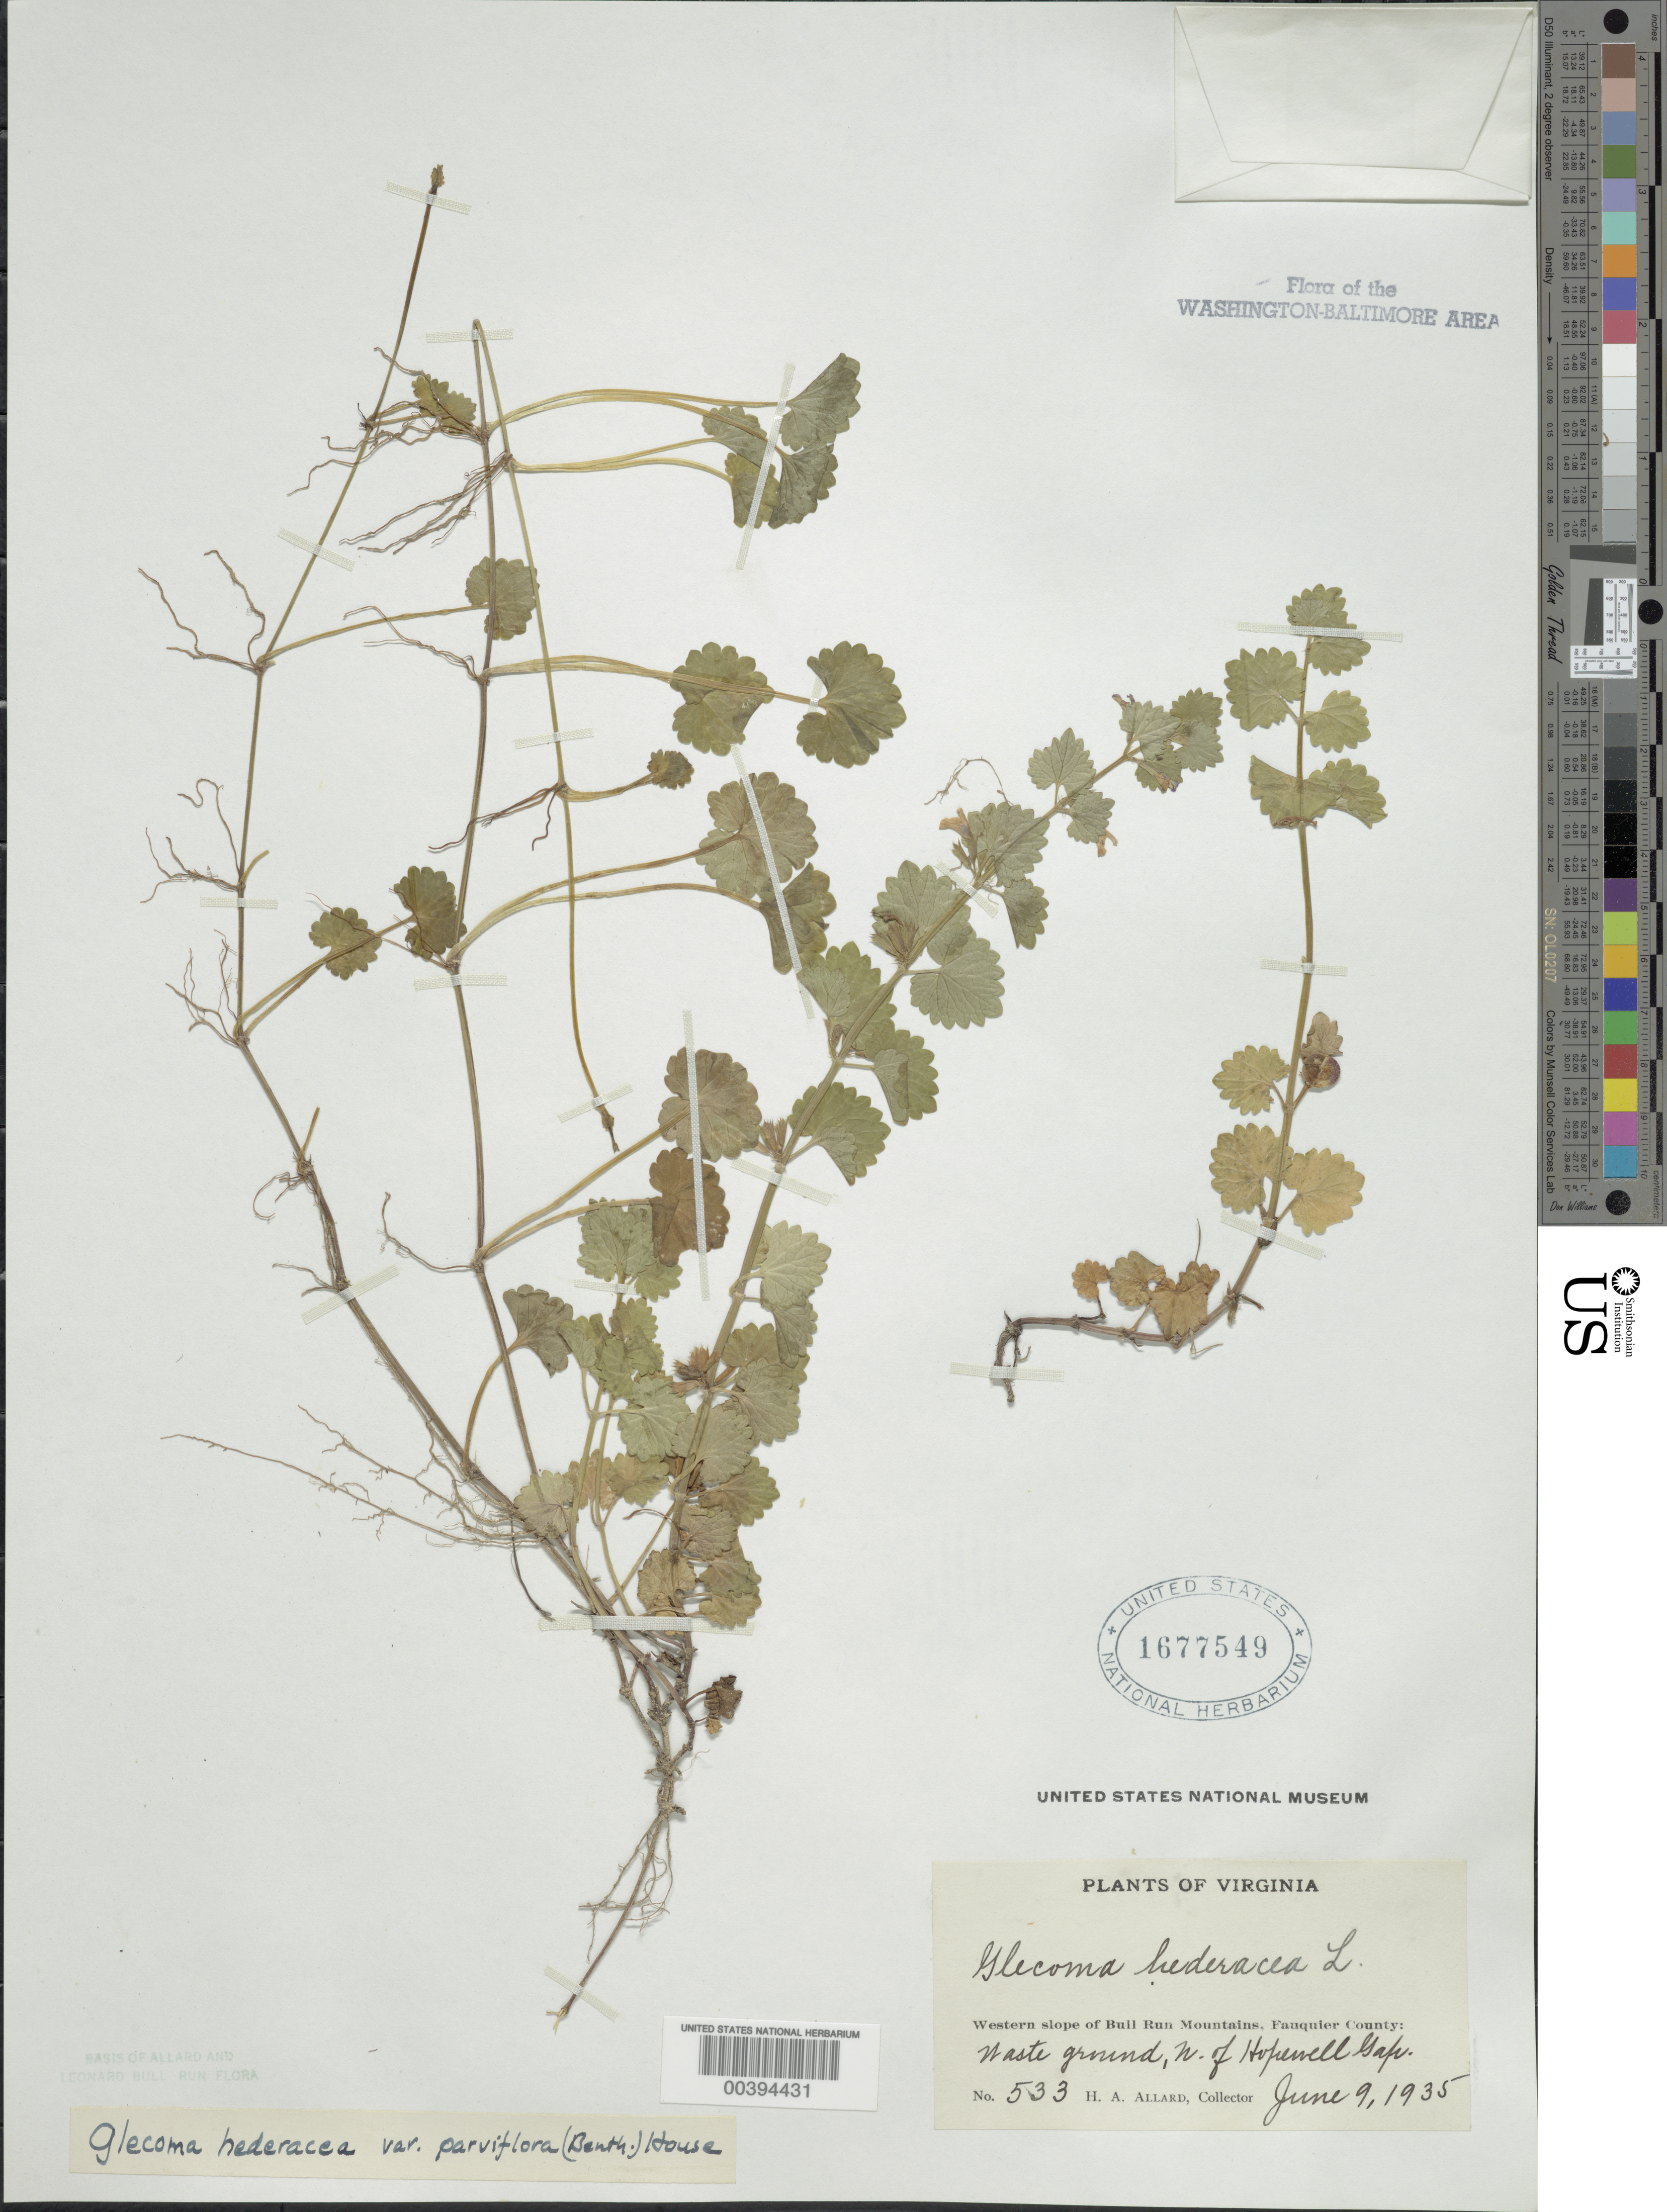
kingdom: Plantae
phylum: Tracheophyta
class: Magnoliopsida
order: Lamiales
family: Lamiaceae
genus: Glechoma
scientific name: Glechoma hederacea var. micrantha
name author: Moric.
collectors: H. A. Allard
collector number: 533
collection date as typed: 09 Jun 1935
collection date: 1935-06-09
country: United States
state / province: Virginia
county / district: Fauquier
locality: North of Hopewell Gap, western slope of Bull Run Mts.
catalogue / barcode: US 1677549